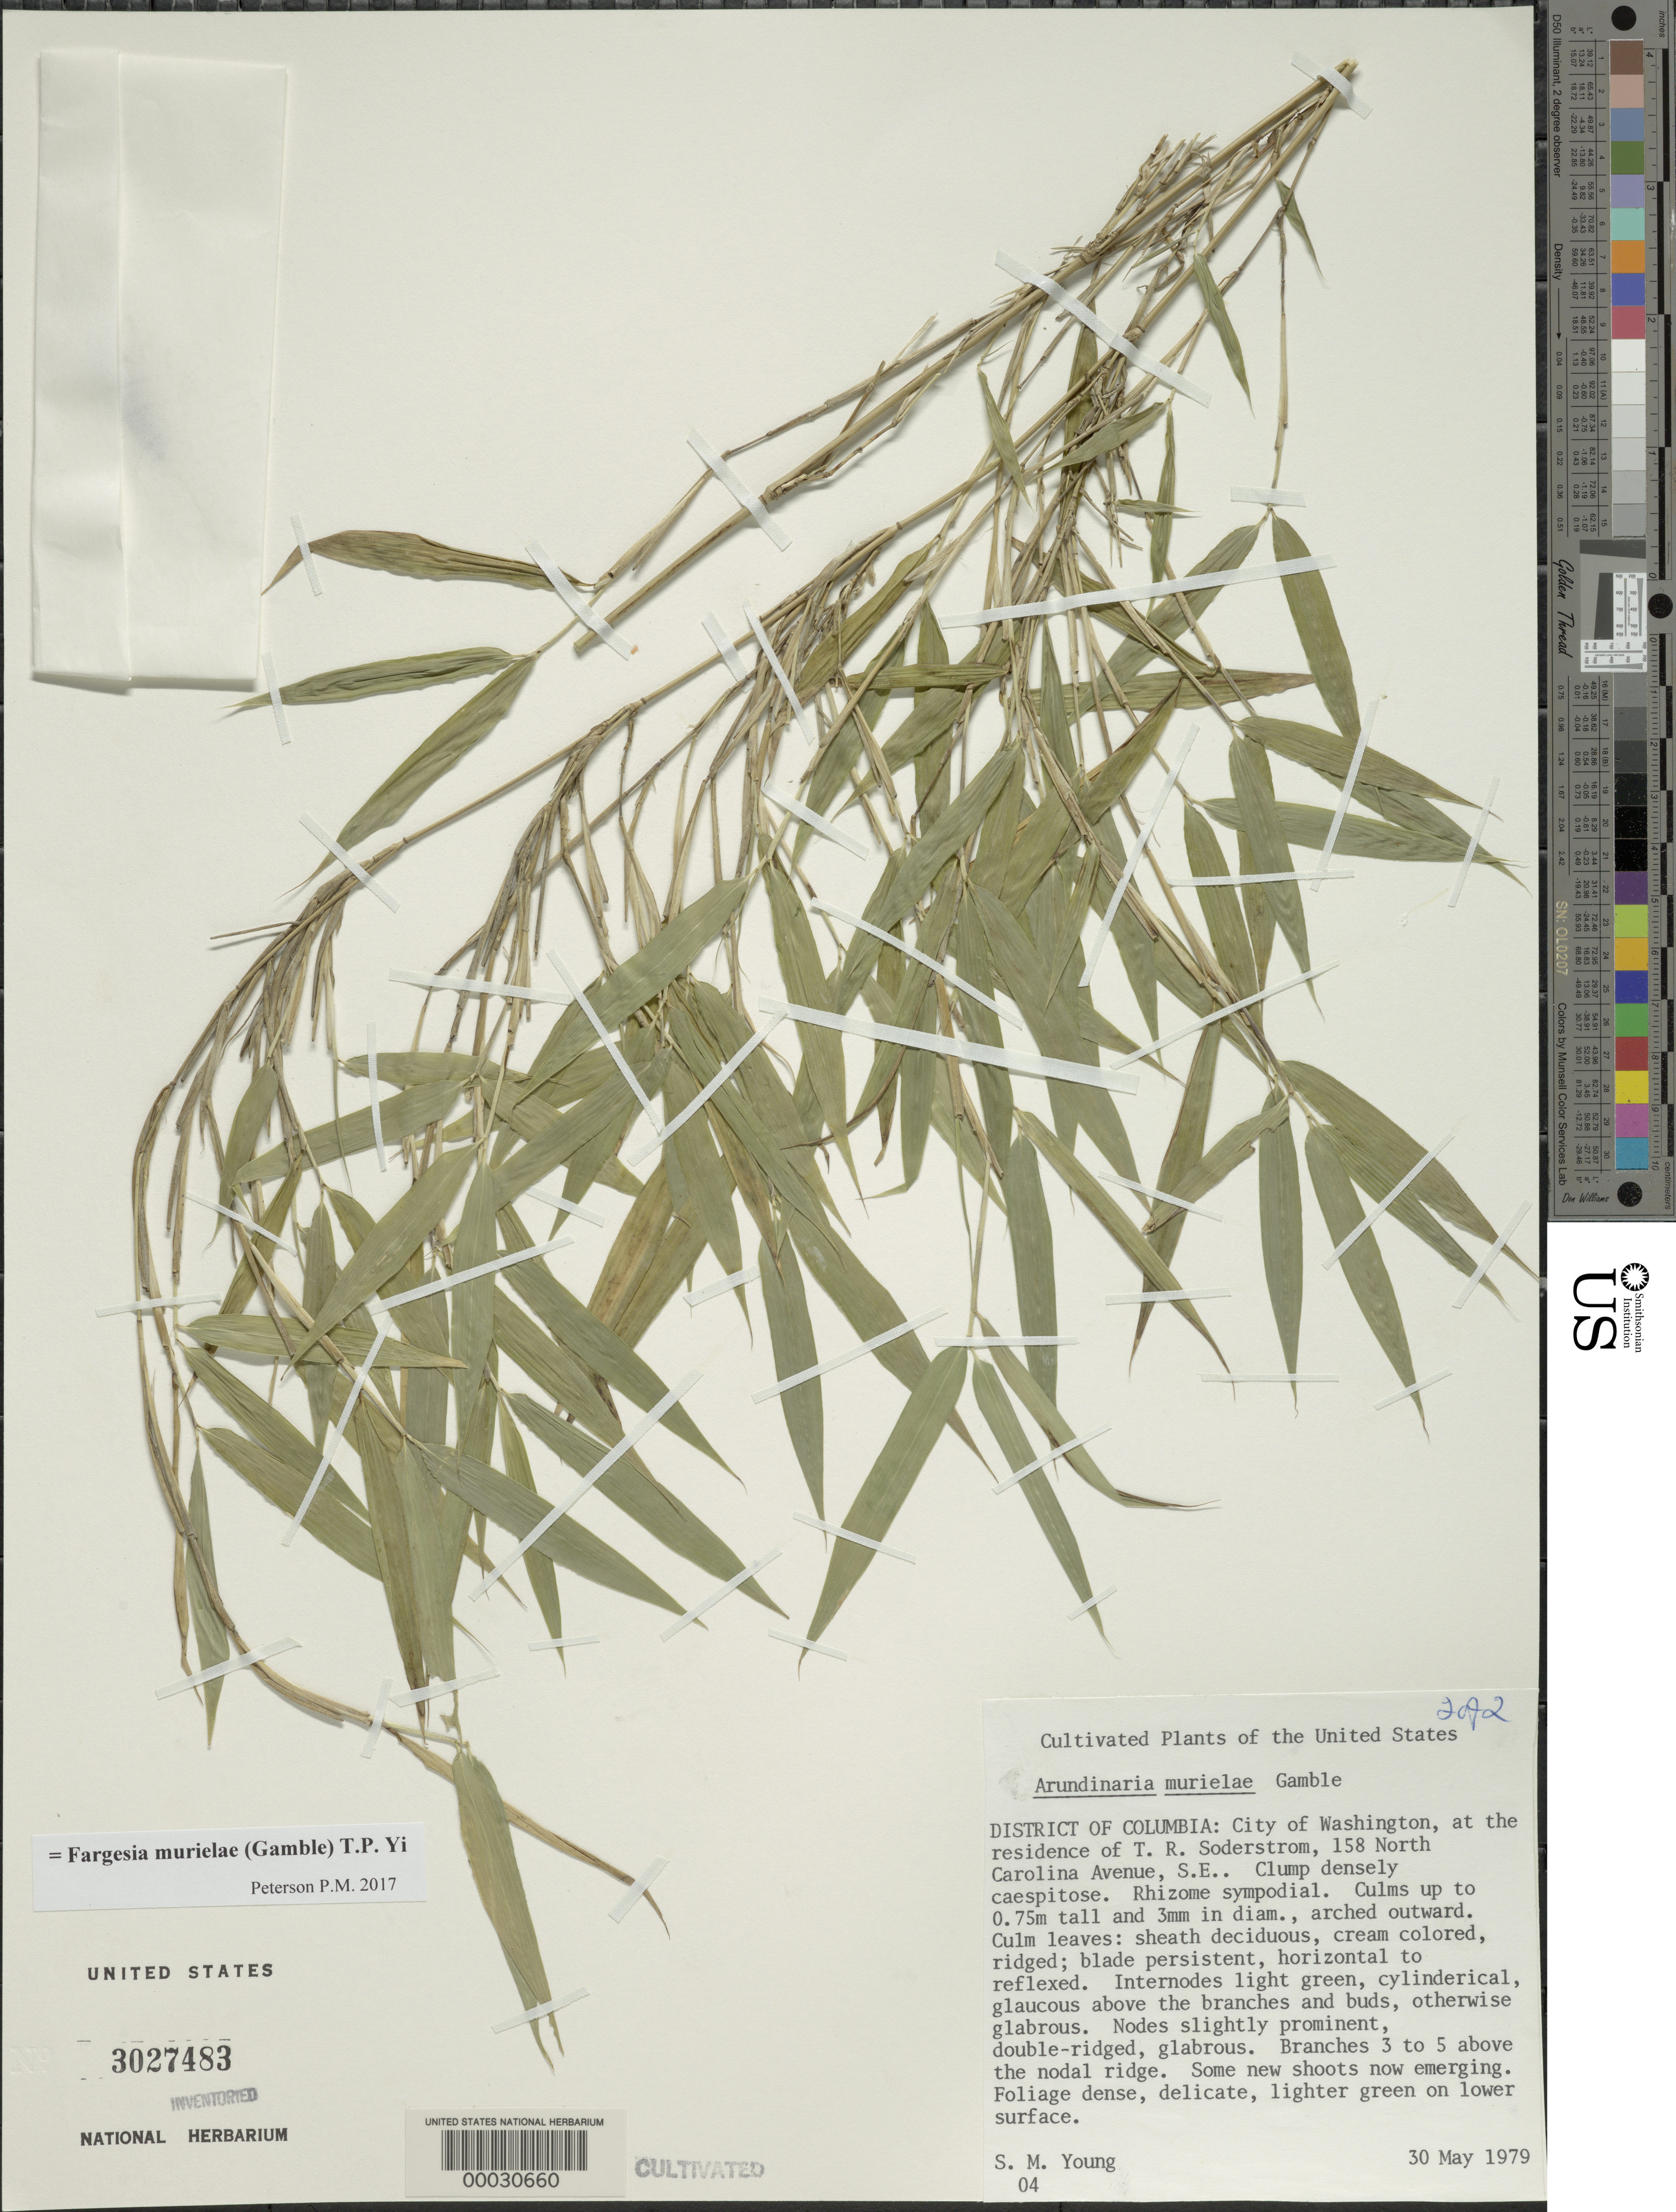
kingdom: Plantae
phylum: Tracheophyta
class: Liliopsida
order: Poales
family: Poaceae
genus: Fargesia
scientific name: Fargesia murielae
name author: (Gamble) T.P. Yi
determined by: Poaceae Reorganization Project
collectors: S. Young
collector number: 4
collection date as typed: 30 May 1979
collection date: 1979-05-30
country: United States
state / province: District of Columbia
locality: Washington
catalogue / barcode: US 3027483